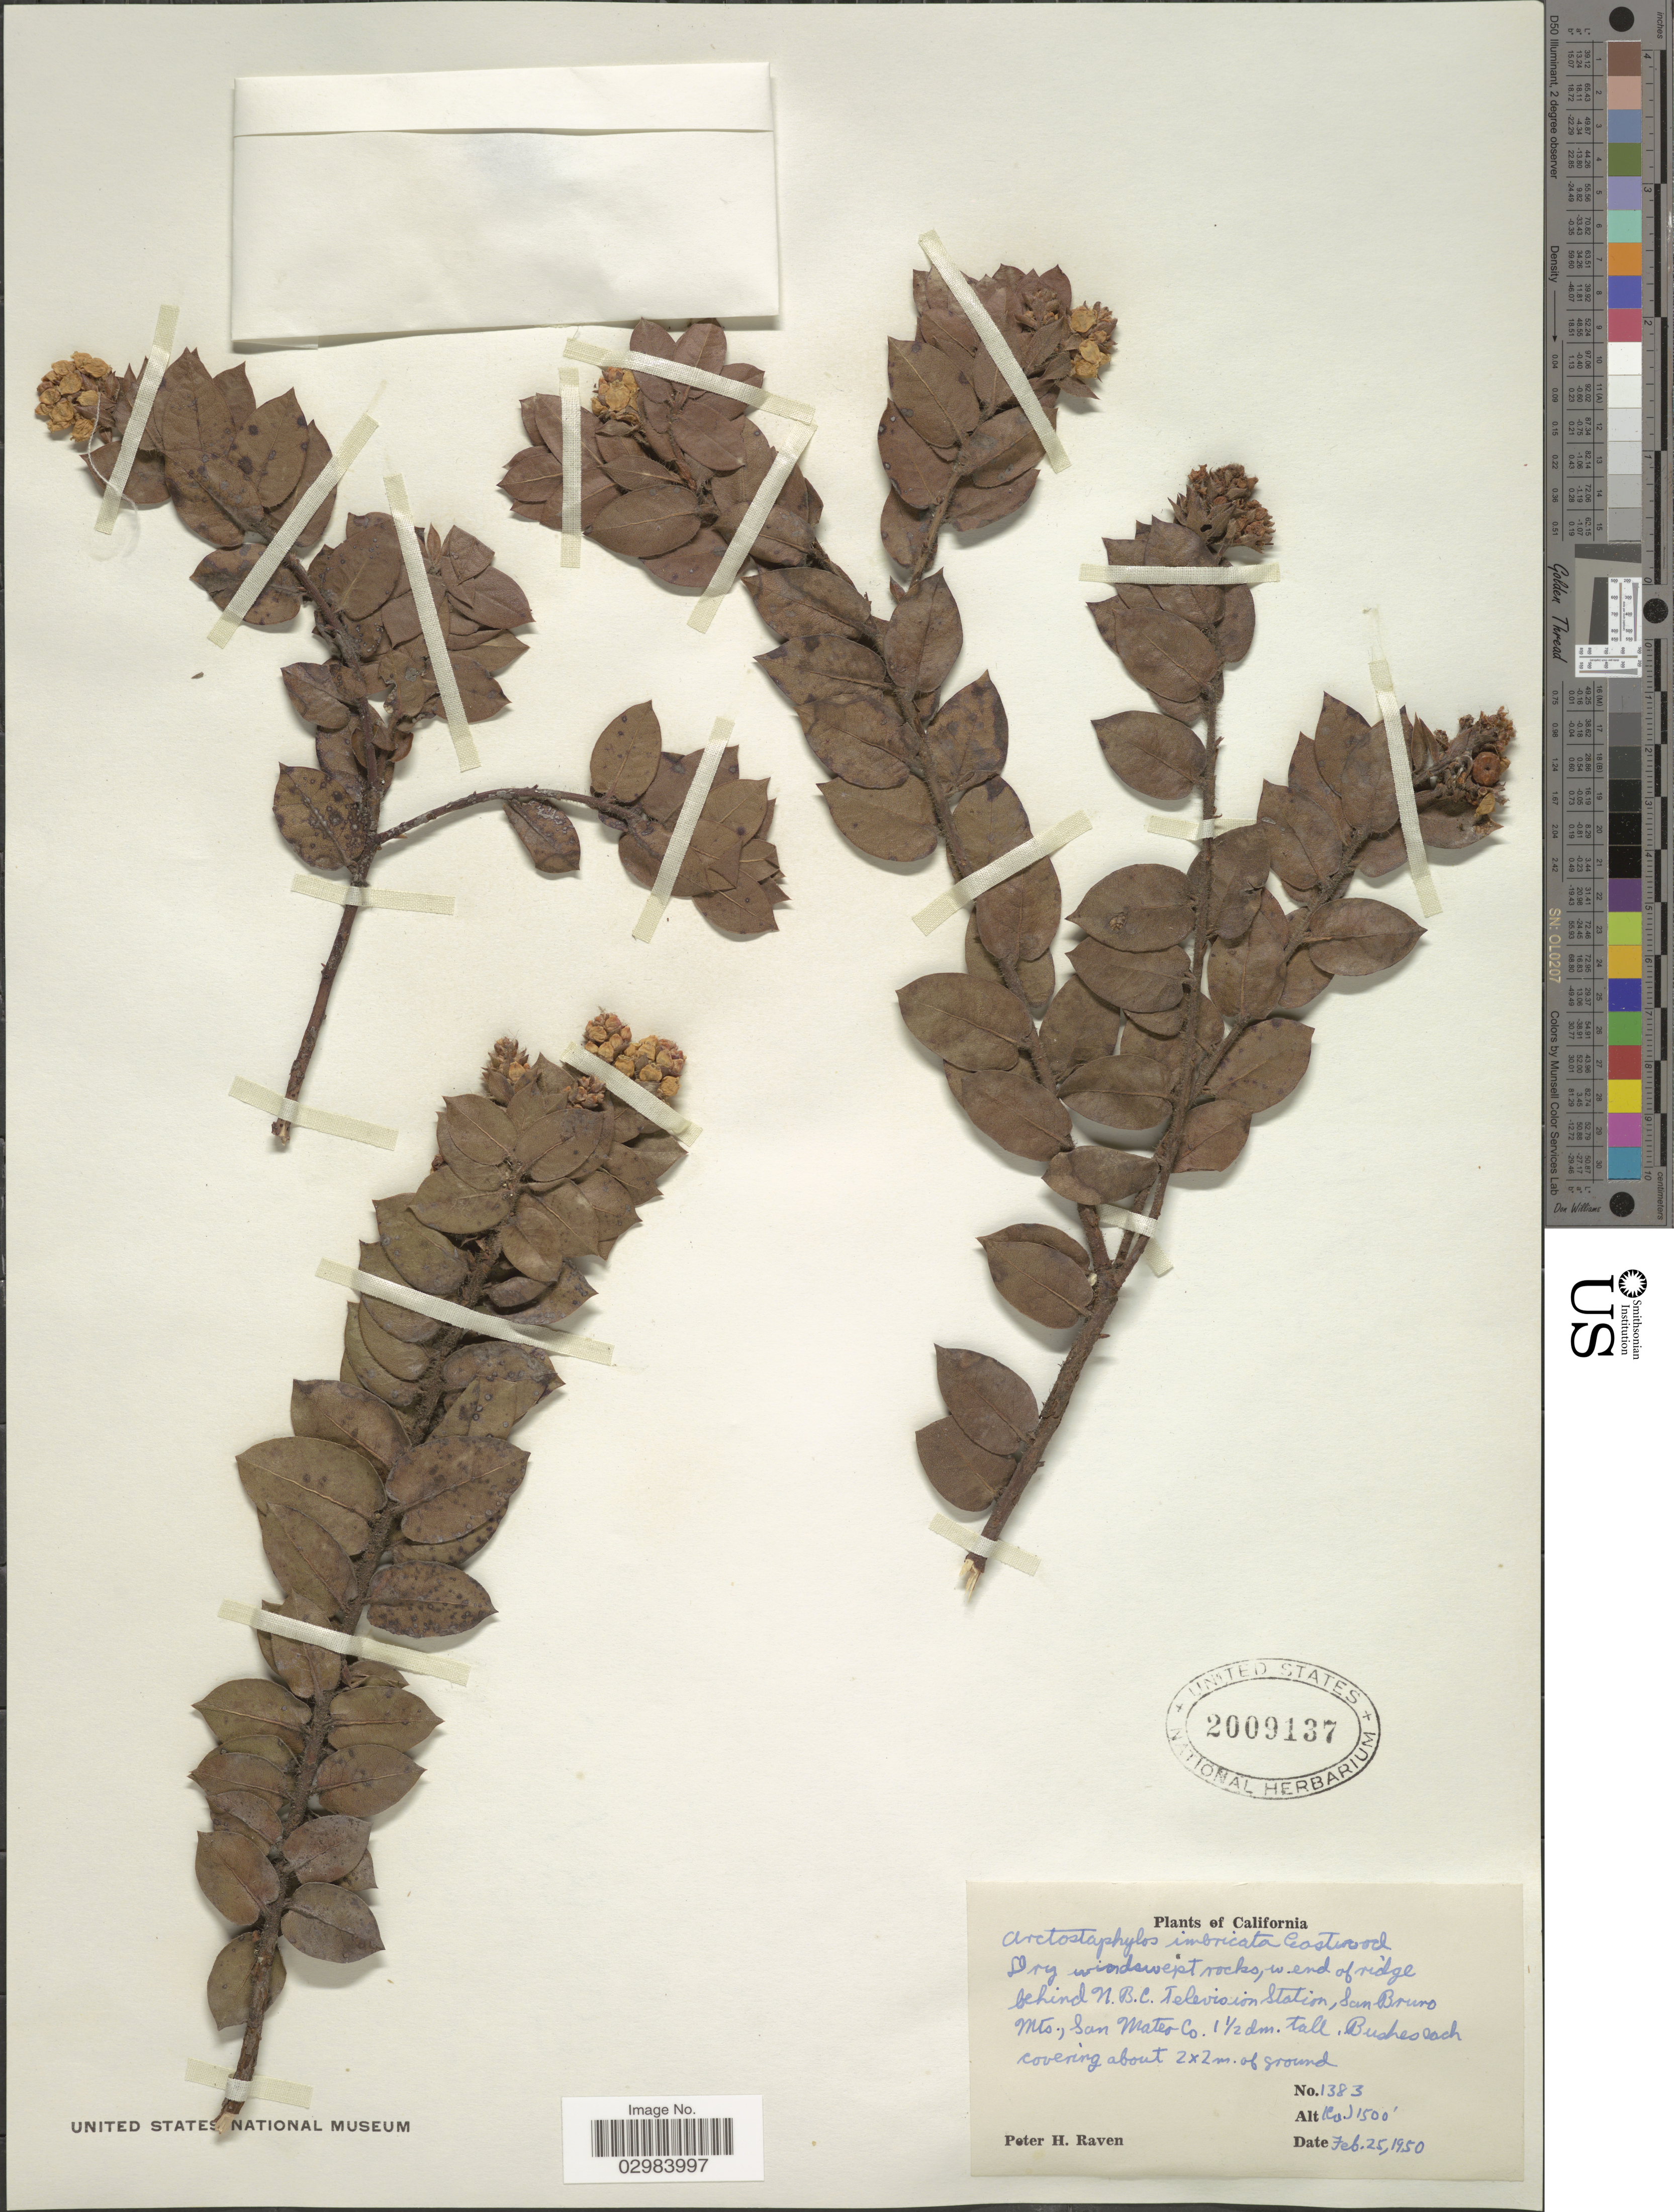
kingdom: Plantae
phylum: Tracheophyta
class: Magnoliopsida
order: Ericales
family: Ericaceae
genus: Arctostaphylos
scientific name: Arctostaphylos imbricata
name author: Eastw.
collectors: P. Raven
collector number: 1383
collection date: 1950-02-25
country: United States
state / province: California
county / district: San Mateo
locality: W. end of ridge behind N.B.C. Television Station, San Bruno Mts., San Mateo Co.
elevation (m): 457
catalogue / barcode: US 2009137